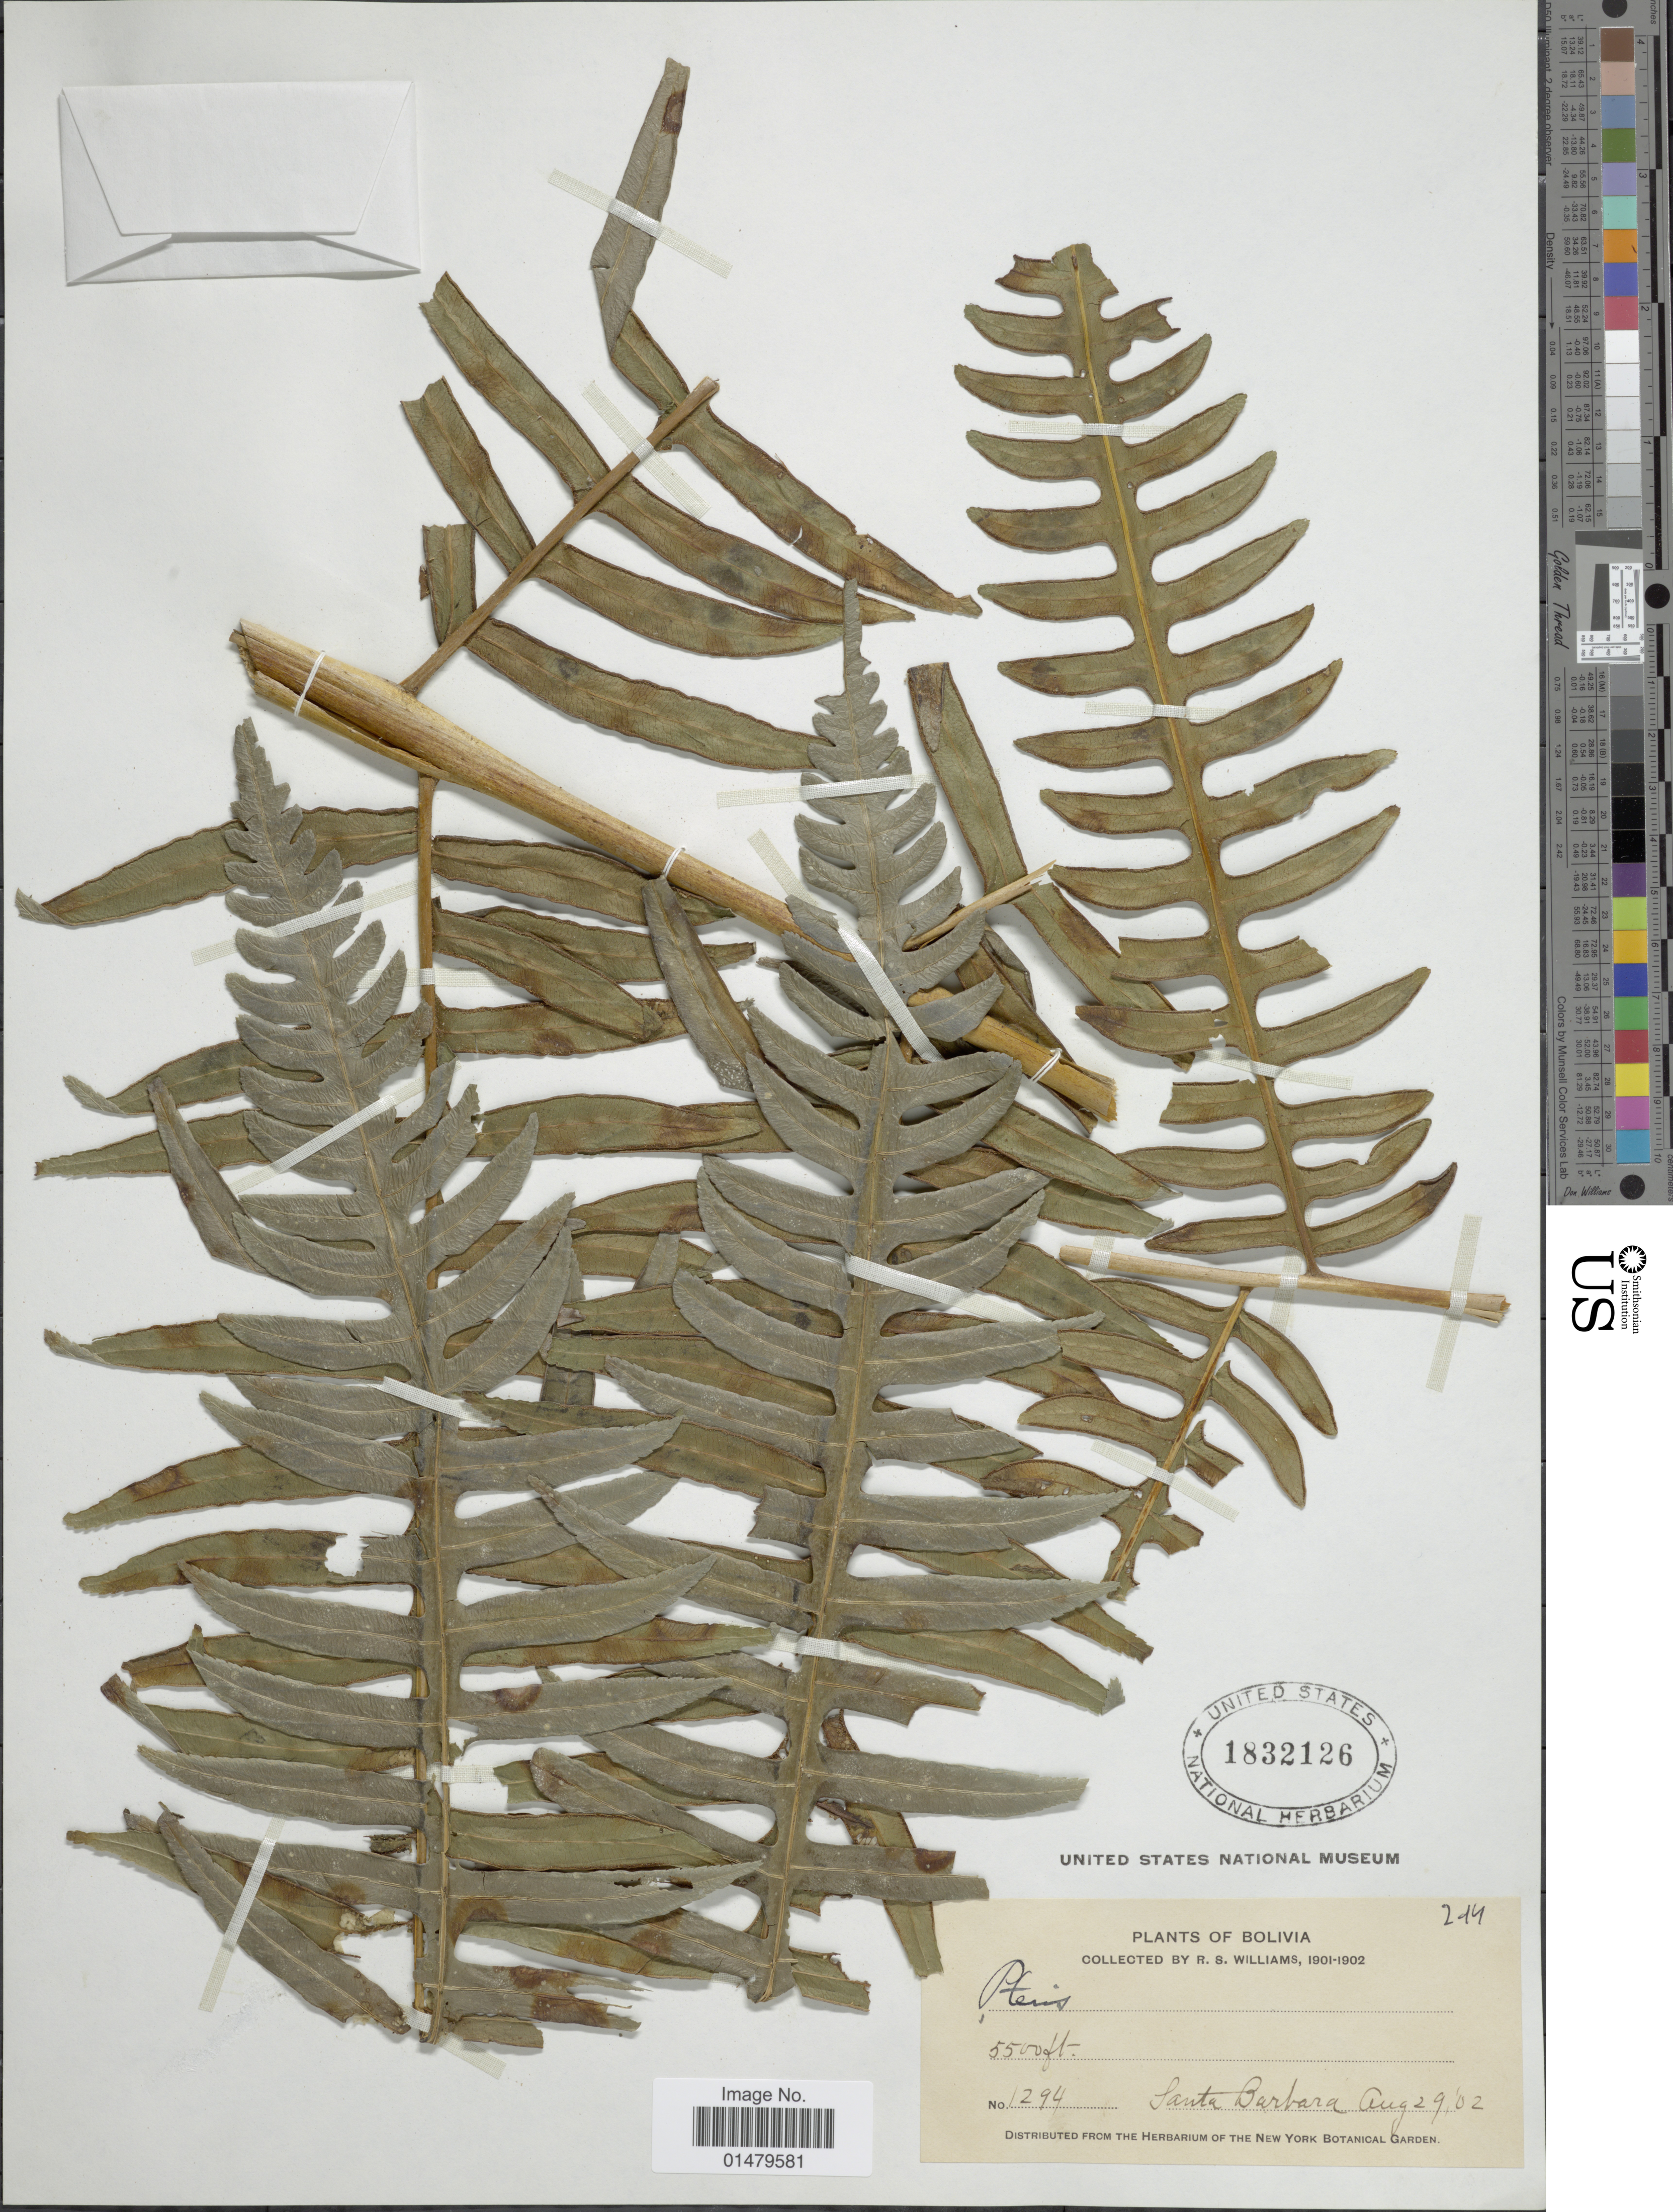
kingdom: Plantae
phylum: Tracheophyta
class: Polypodiopsida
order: Polypodiales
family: Pteridaceae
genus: Pteris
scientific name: Pteris livida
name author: Mett. in Triana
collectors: R. S. Williams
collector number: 1294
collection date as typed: Aug. 29, '02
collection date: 1902-08-29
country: Bolivia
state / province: La Paz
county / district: Franz Tamayo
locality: Santa Barbara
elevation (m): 1676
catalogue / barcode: US 1832126